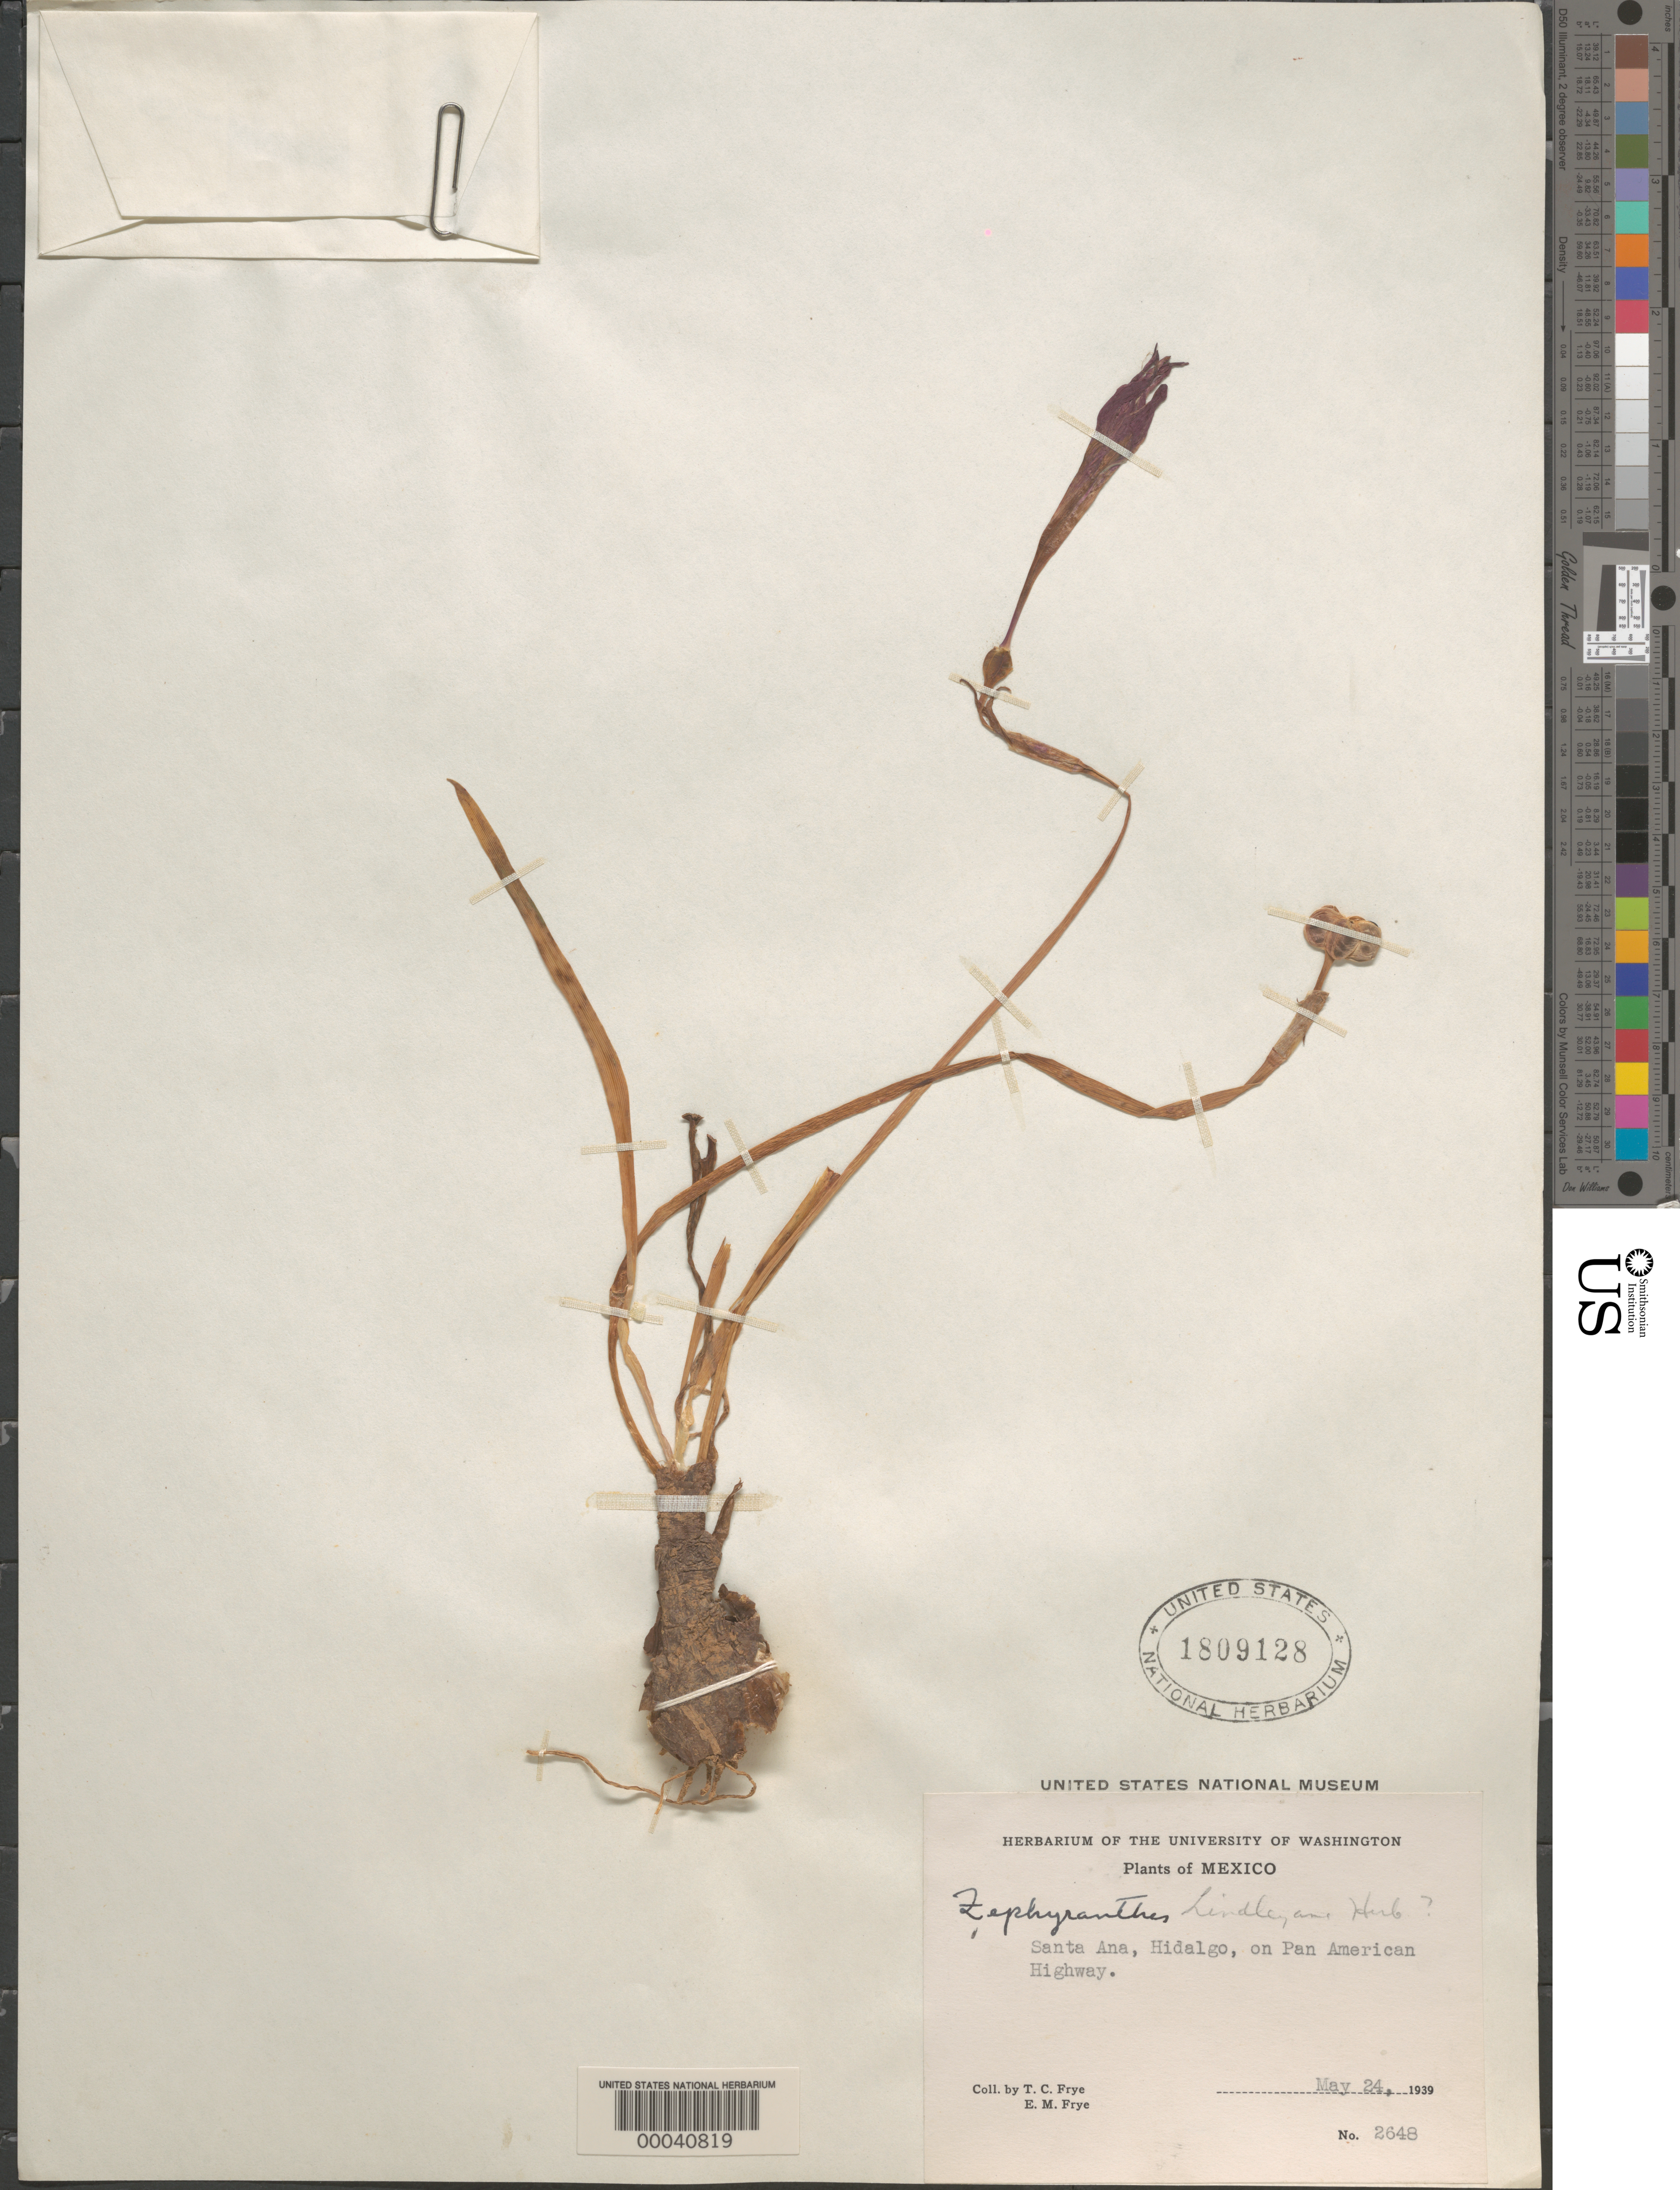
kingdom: Plantae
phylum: Tracheophyta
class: Liliopsida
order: Asparagales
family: Amaryllidaceae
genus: Zephyranthes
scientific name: Zephyranthes sp.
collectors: T. C. Frye & E. Frye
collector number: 2648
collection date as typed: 24 May 1939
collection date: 1939-05-24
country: Mexico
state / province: Hidalgo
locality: Santa Ana, on Pan American hwy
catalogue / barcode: US 1809128